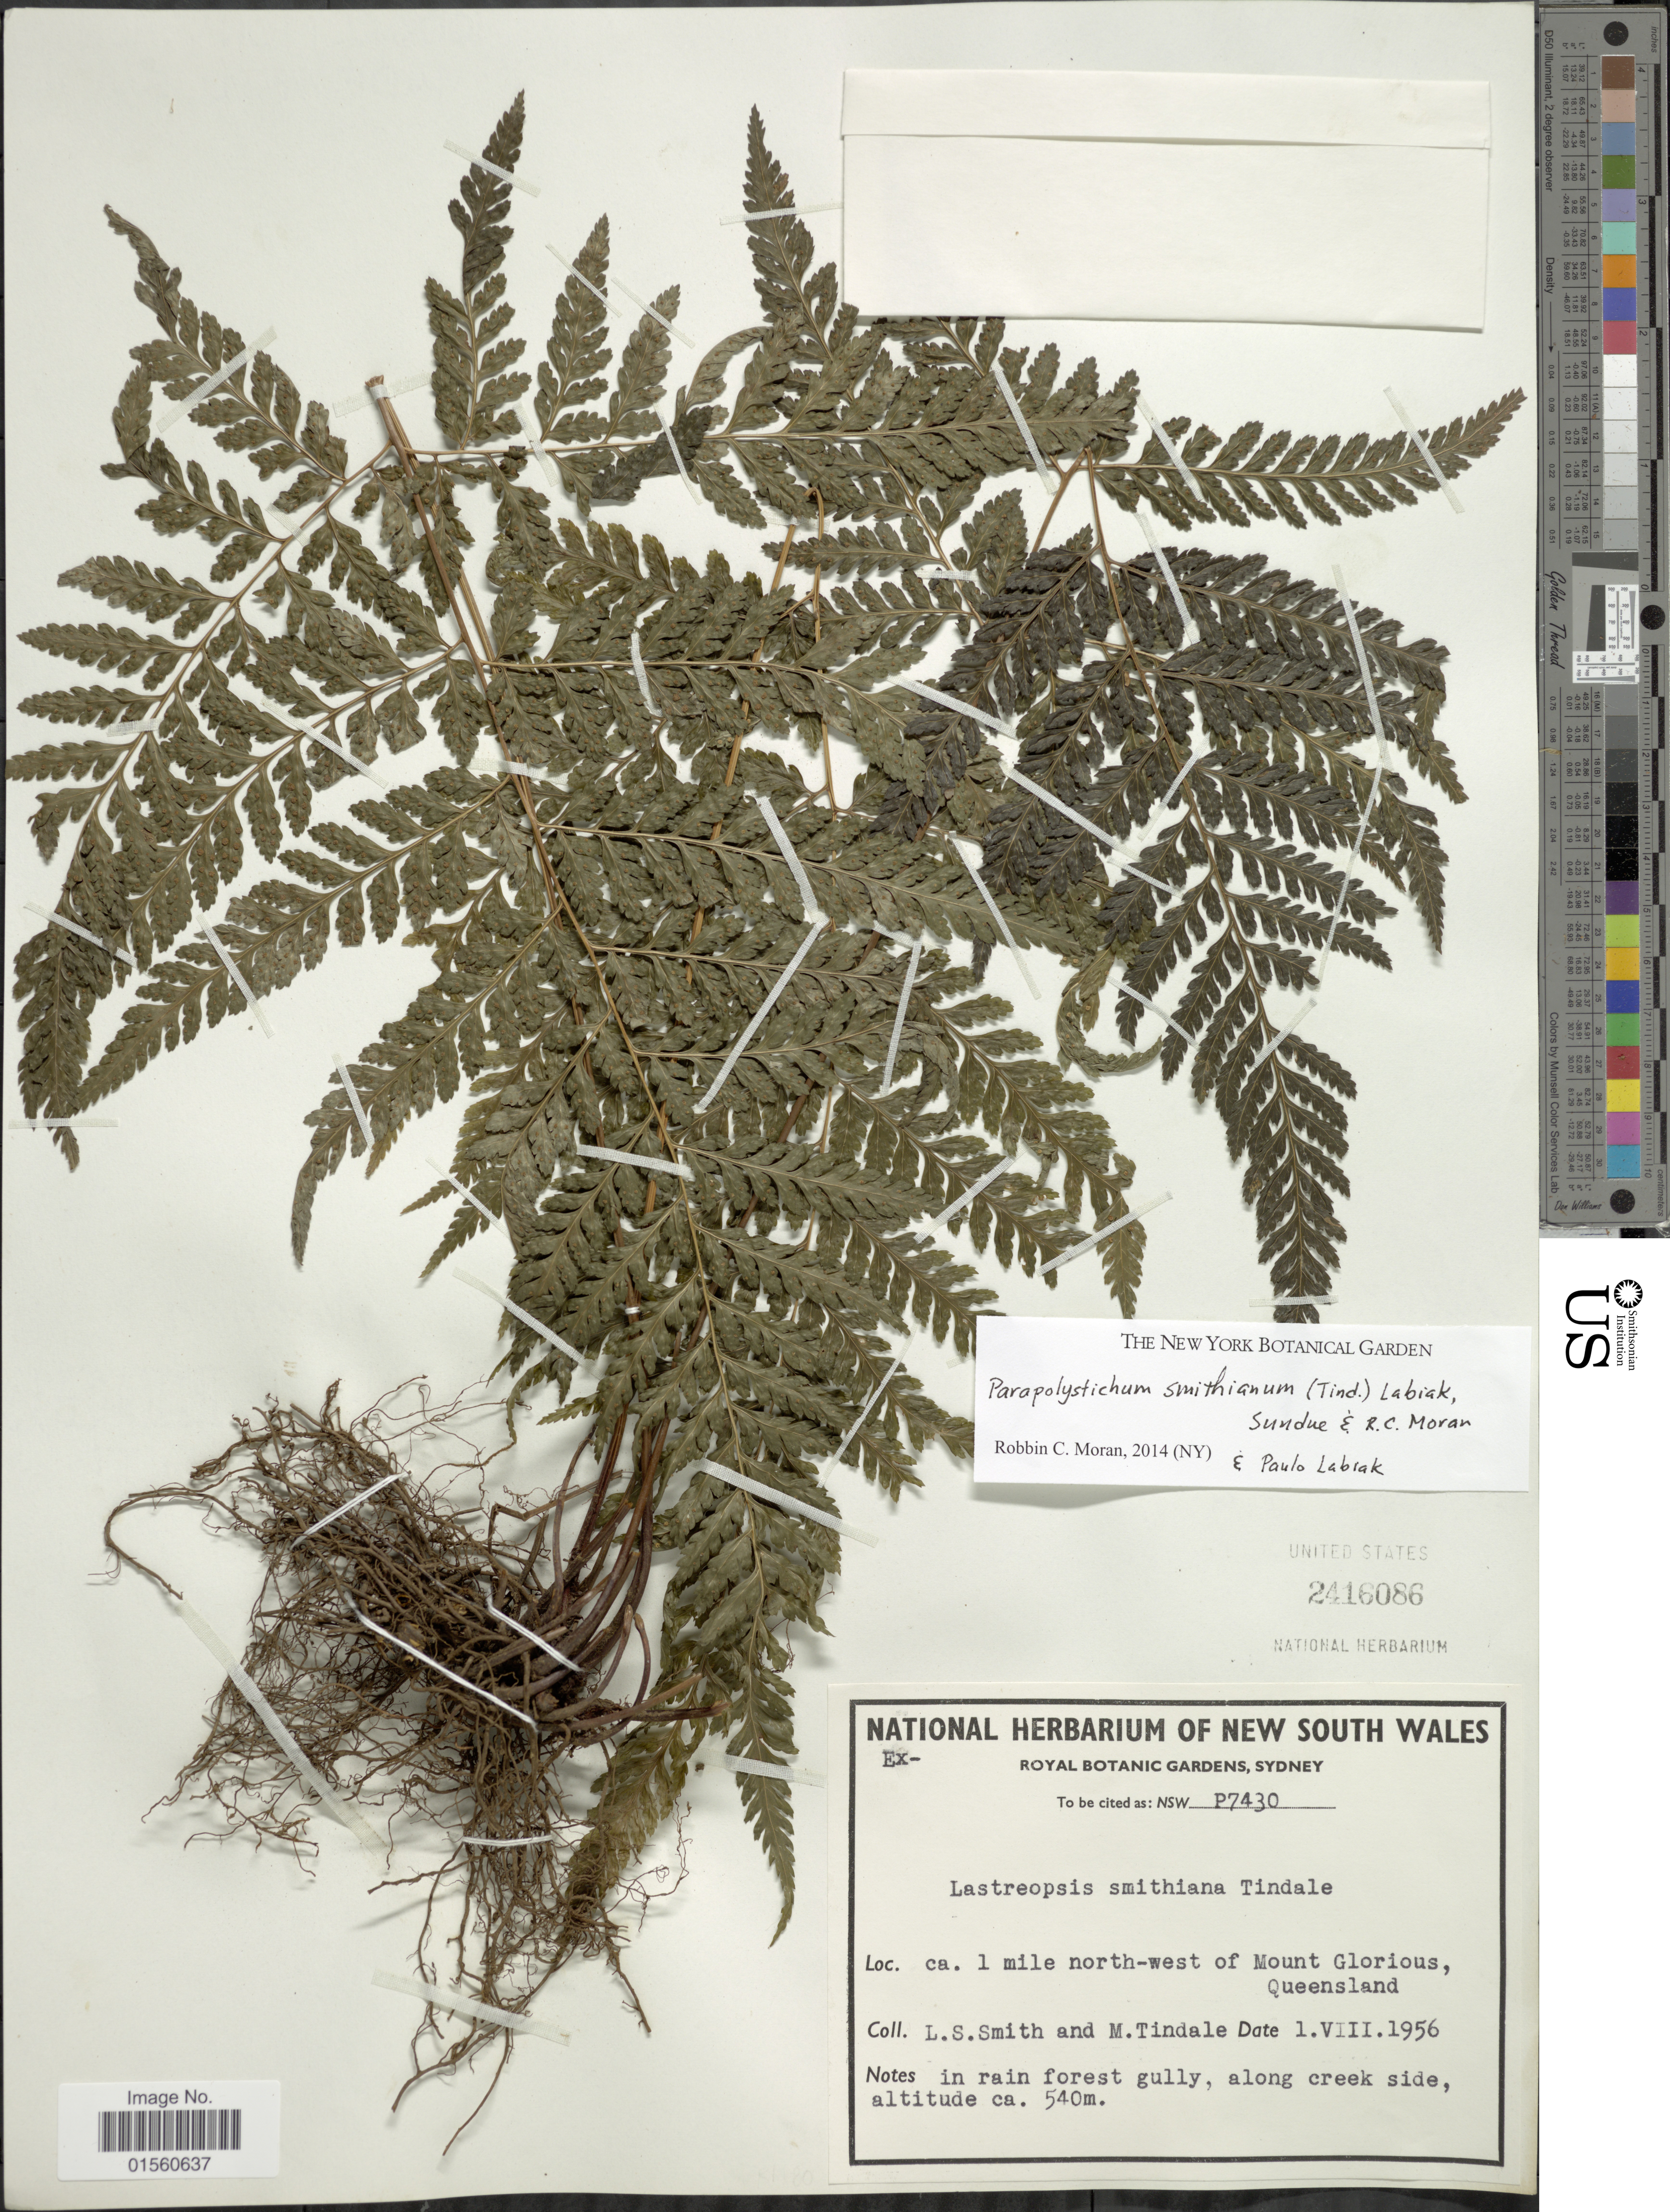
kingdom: Plantae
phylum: Tracheophyta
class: Polypodiopsida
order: Polypodiales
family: Dryopteridaceae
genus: Parapolystichum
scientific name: Parapolystichum smithianum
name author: (Tindale) Labiak et al.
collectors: L. Smith & M. D. Tindale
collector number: P7430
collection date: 1956-08-01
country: Australia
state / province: Queensland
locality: Ca. 1 mile north-west of Mount Glorious, Queensland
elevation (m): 540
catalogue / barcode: US 2416086